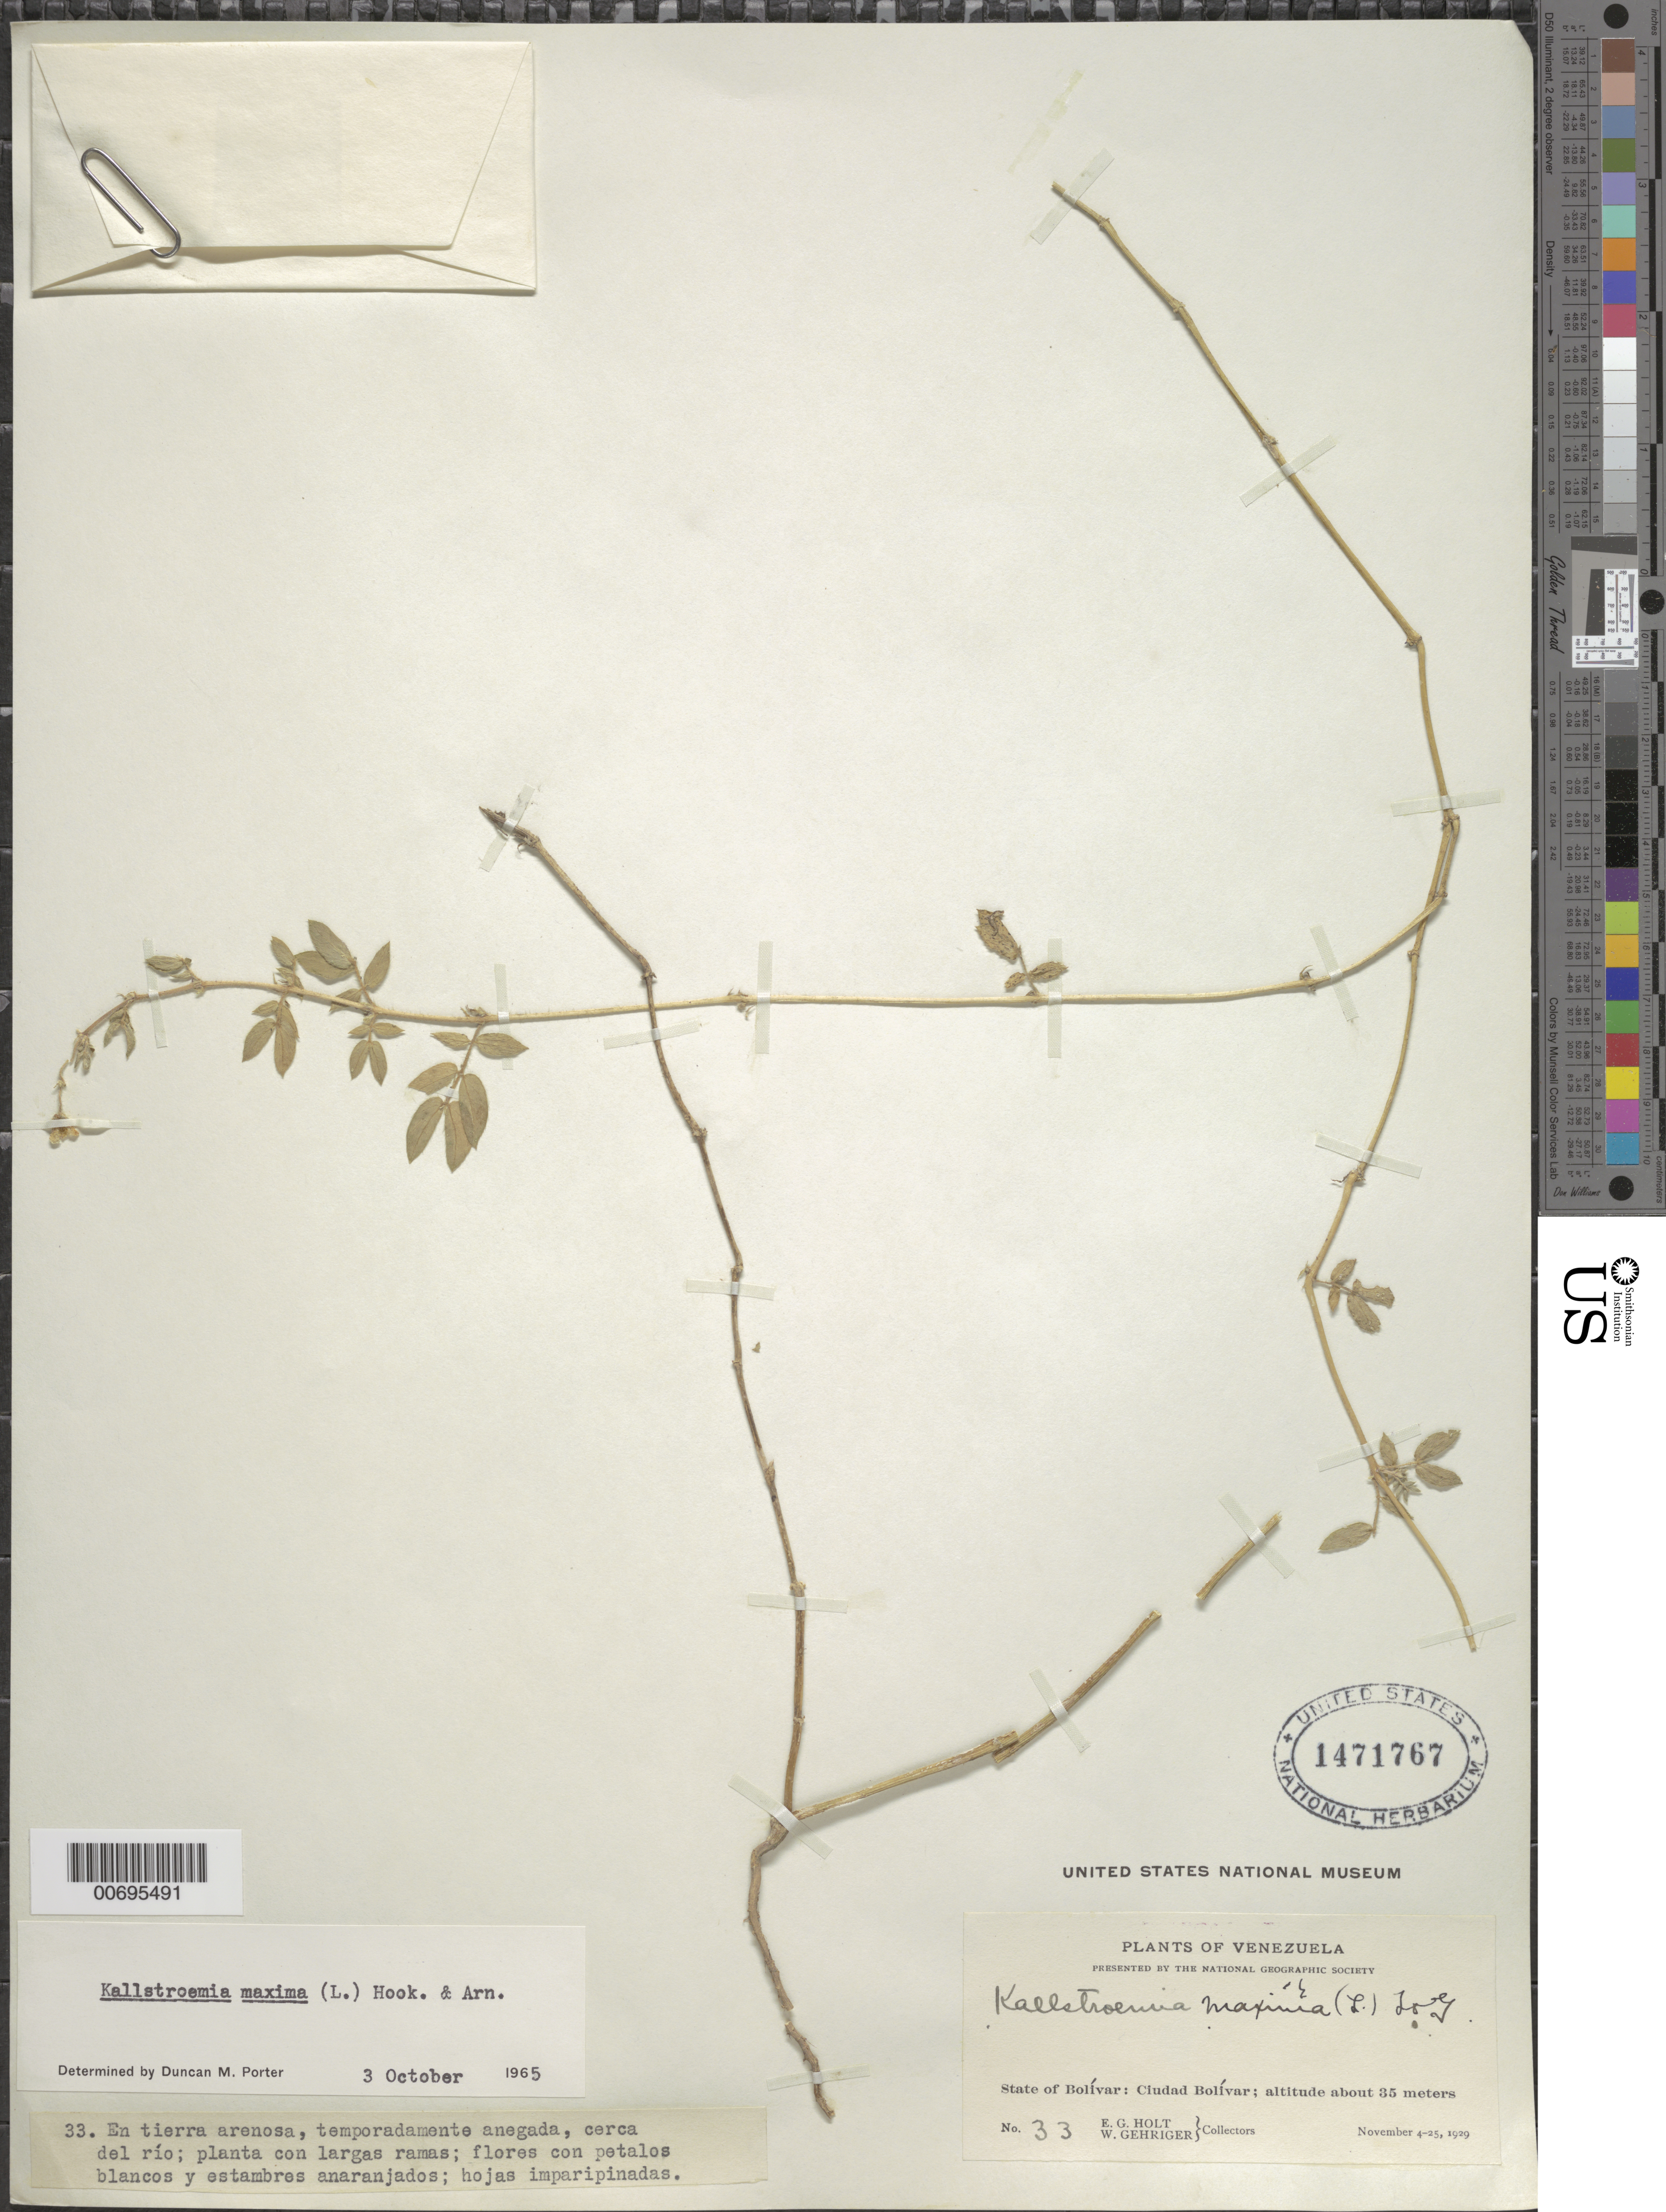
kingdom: Plantae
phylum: Tracheophyta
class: Magnoliopsida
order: Zygophyllales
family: Zygophyllaceae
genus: Kallstroemia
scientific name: Kallstroemia maxima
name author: (L.) Hook. & Arn.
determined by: Porter, D. M.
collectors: E. Holt & W. Gehriger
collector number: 33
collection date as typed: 4-Nov-29 to 25-Nov-29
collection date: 1929-11-04/1929-11-25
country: Venezuela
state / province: Bolívar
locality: Ciudad Bolívar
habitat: Tierra arenosa, temporadamente anegada cerca del rio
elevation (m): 35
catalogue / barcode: US 1471767